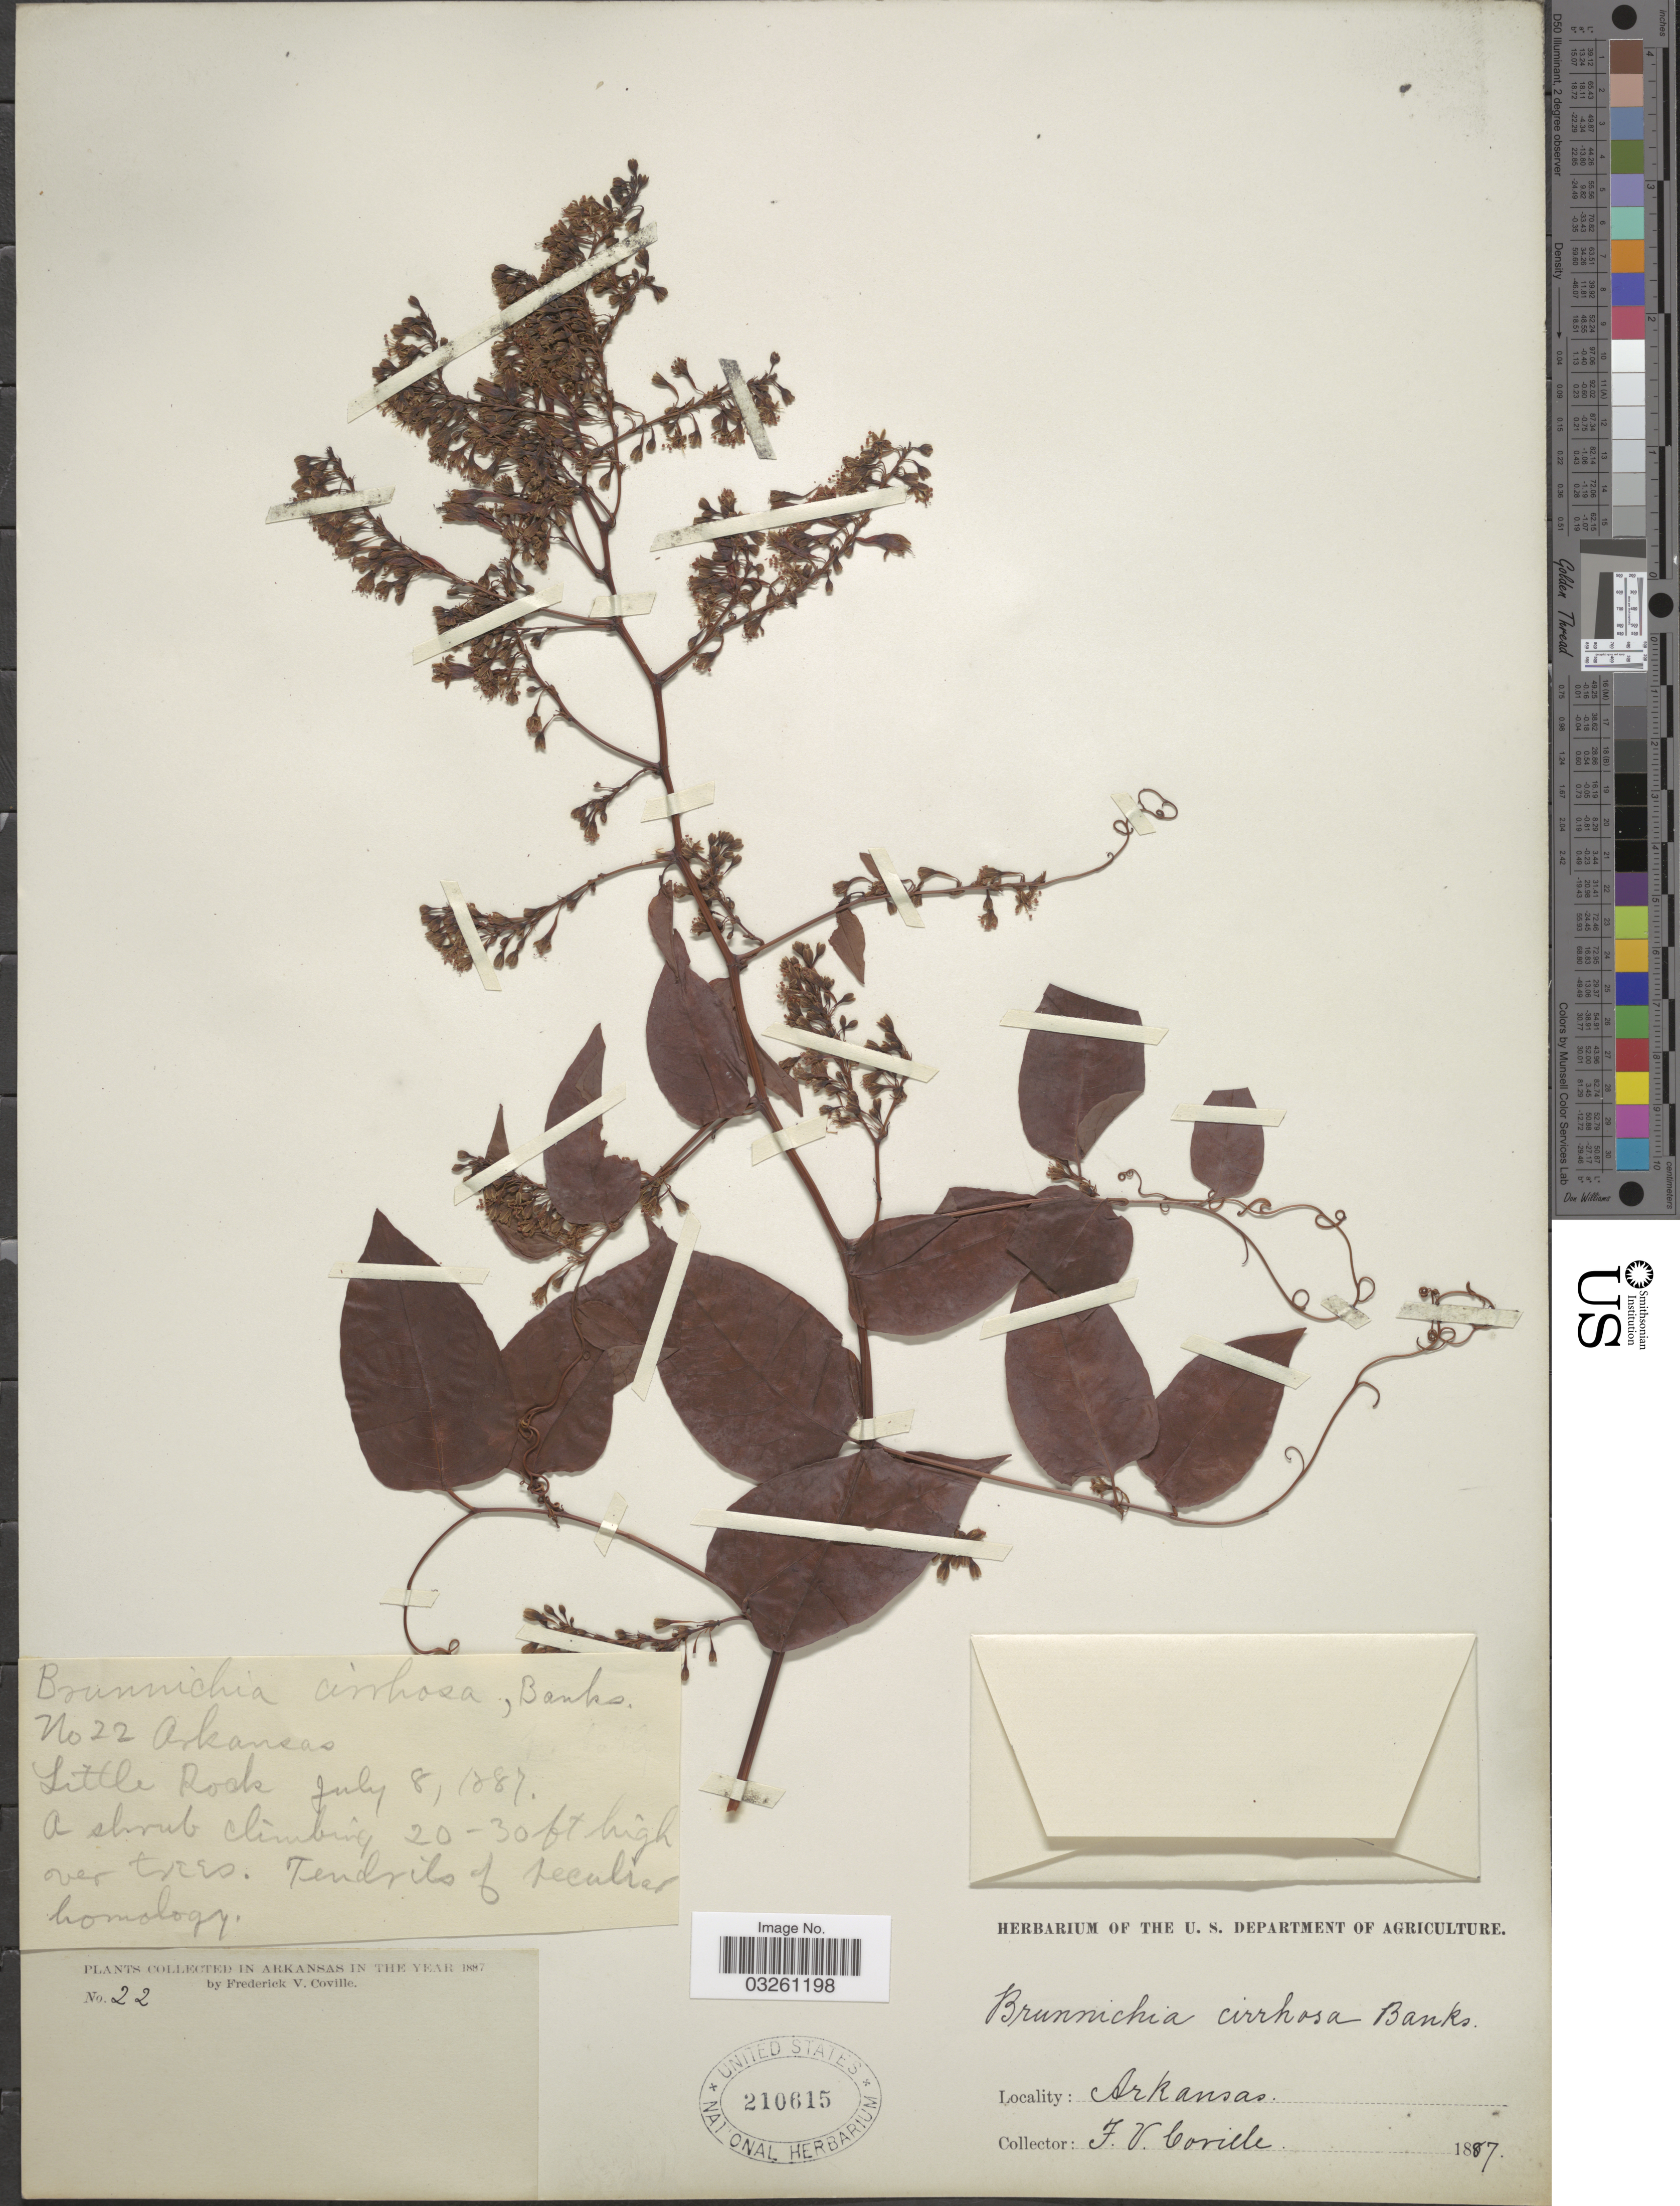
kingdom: Plantae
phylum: Tracheophyta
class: Magnoliopsida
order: Caryophyllales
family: Polygonaceae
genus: Brunnichia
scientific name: Brunnichia cirrhosa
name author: Gaertn.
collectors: F. V. Coville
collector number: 22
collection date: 1887-07-08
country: United States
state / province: Arkansas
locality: Little Rock.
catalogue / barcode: US 210615